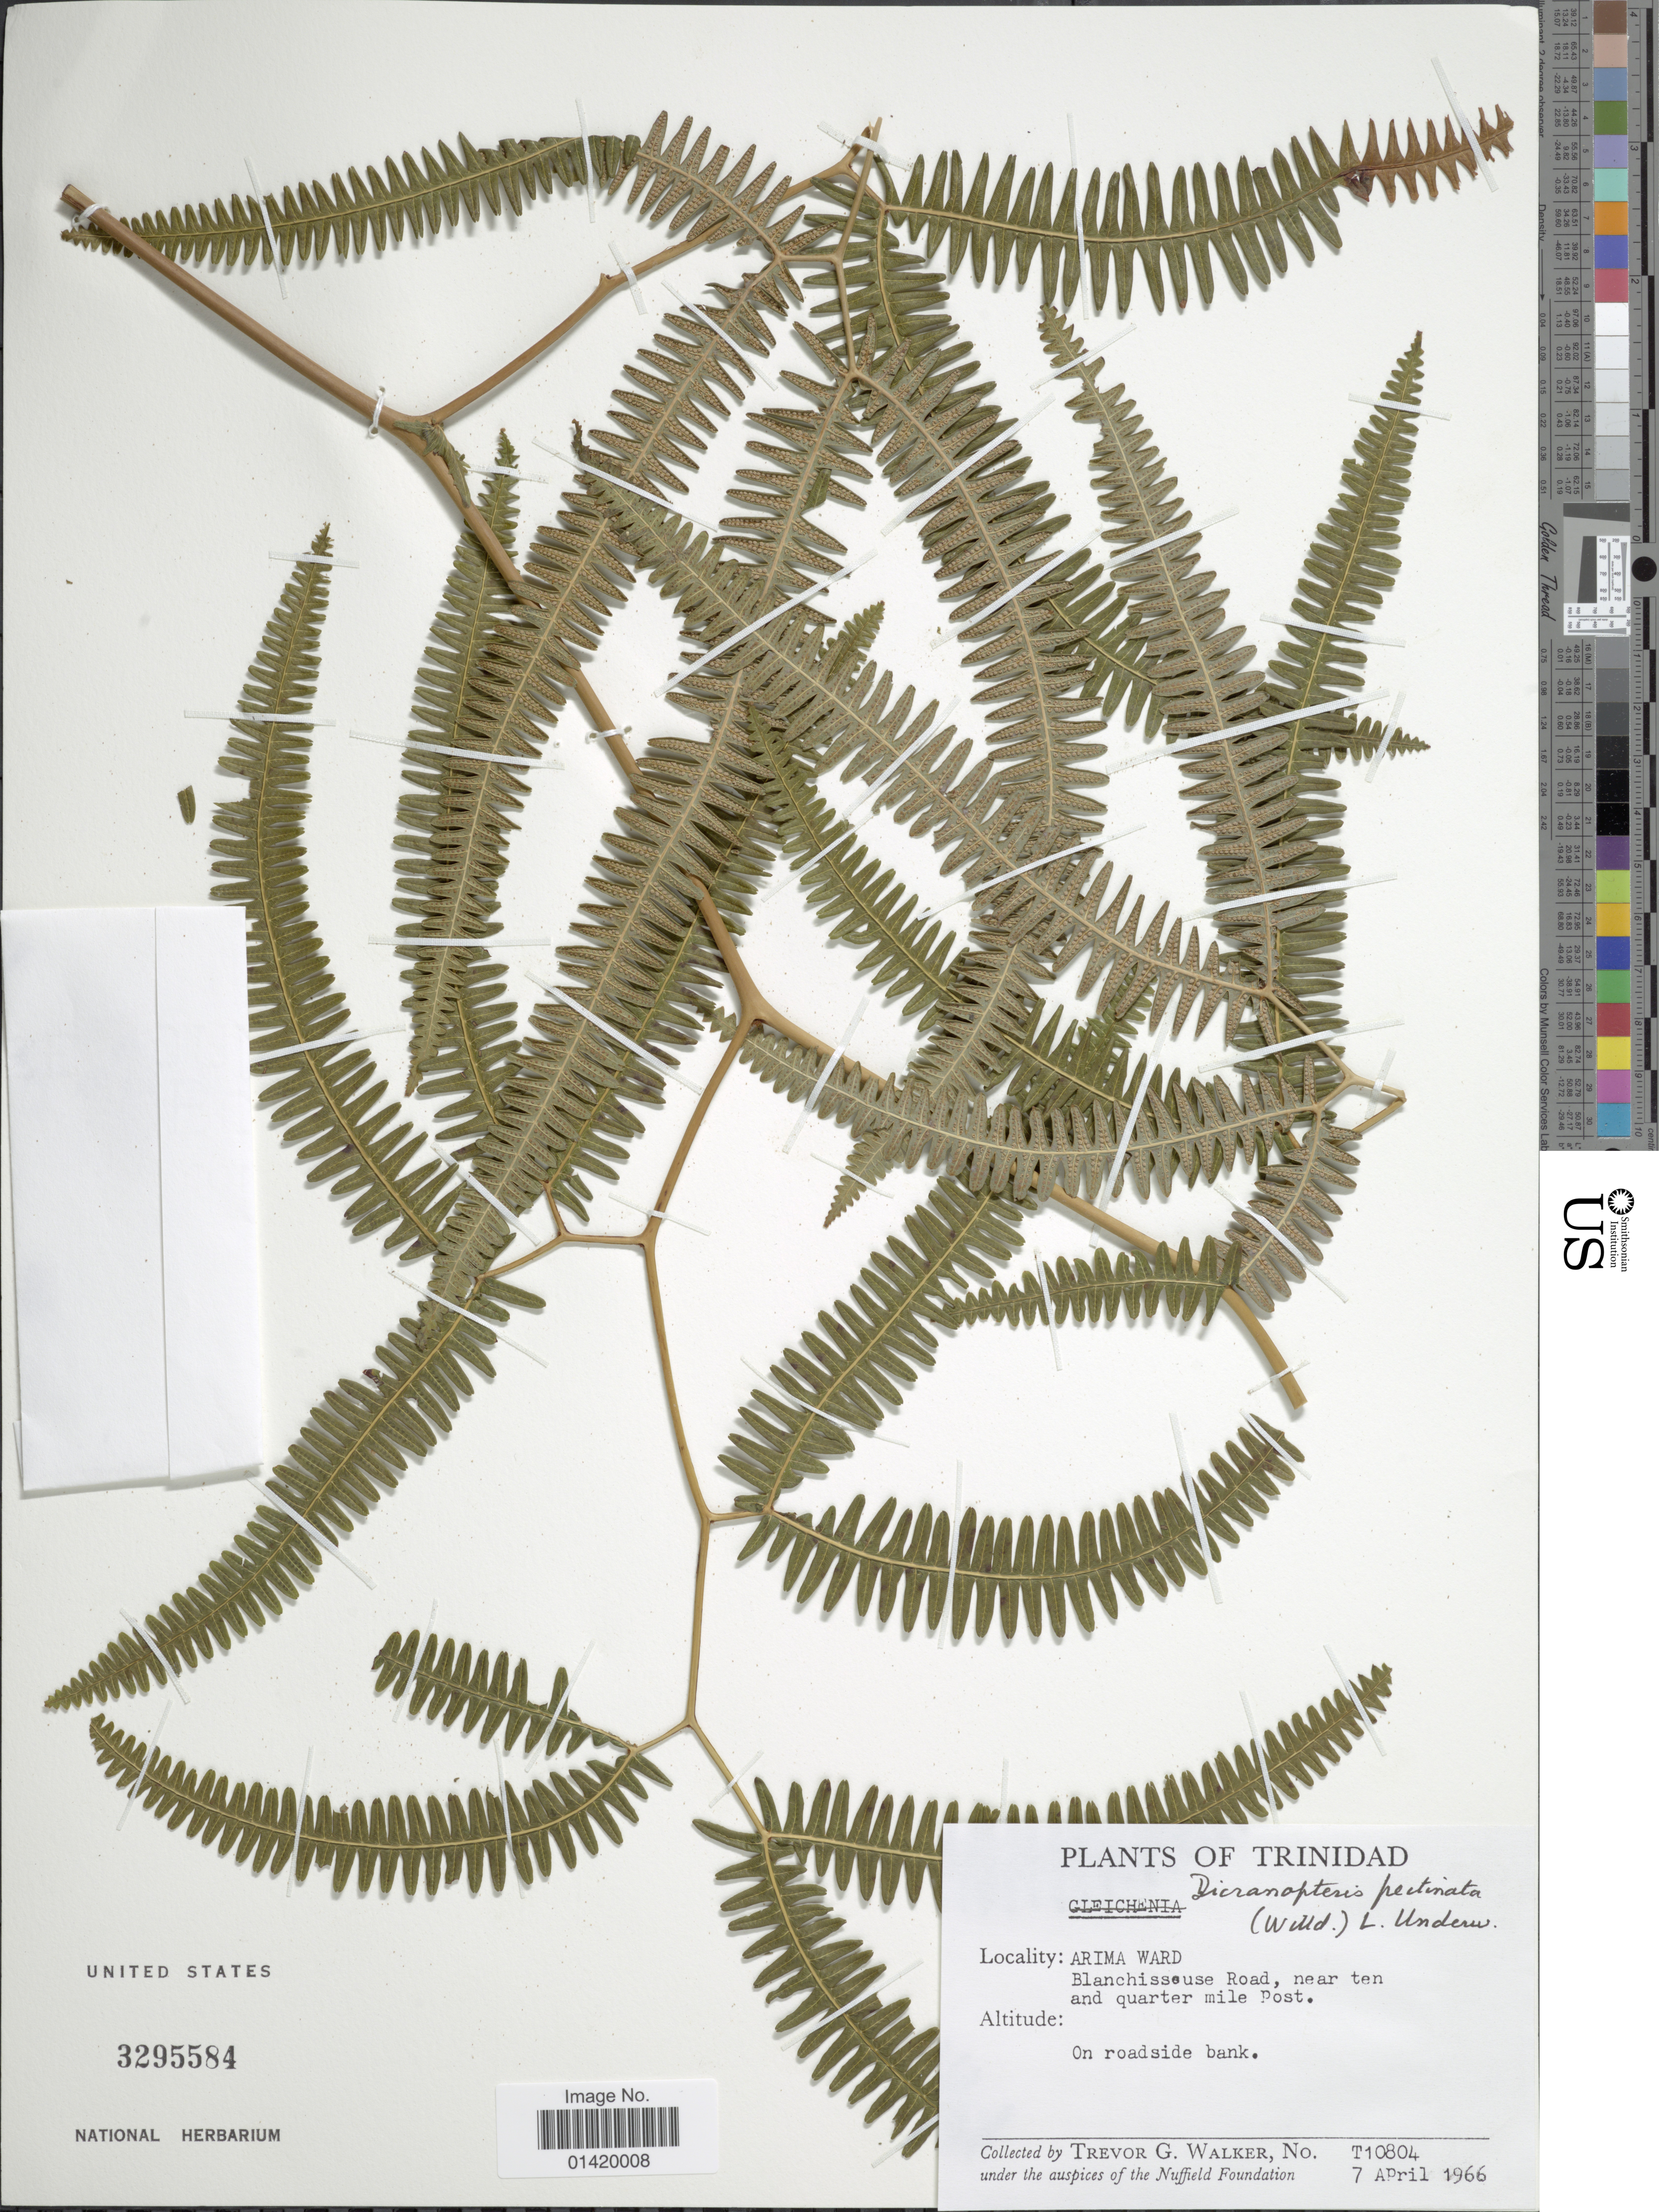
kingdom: Plantae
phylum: Tracheophyta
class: Polypodiopsida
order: Gleicheniales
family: Gleicheniaceae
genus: Gleichenella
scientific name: Gleichenella pectinata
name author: (Willd.) Ching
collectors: T. G. Walker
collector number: T10804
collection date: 1966-04-07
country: Trinidad and Tobago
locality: Trinidad, Arima Ward, Blanchisseuse Road, near ten and quarter mile Post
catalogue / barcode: US 3295584